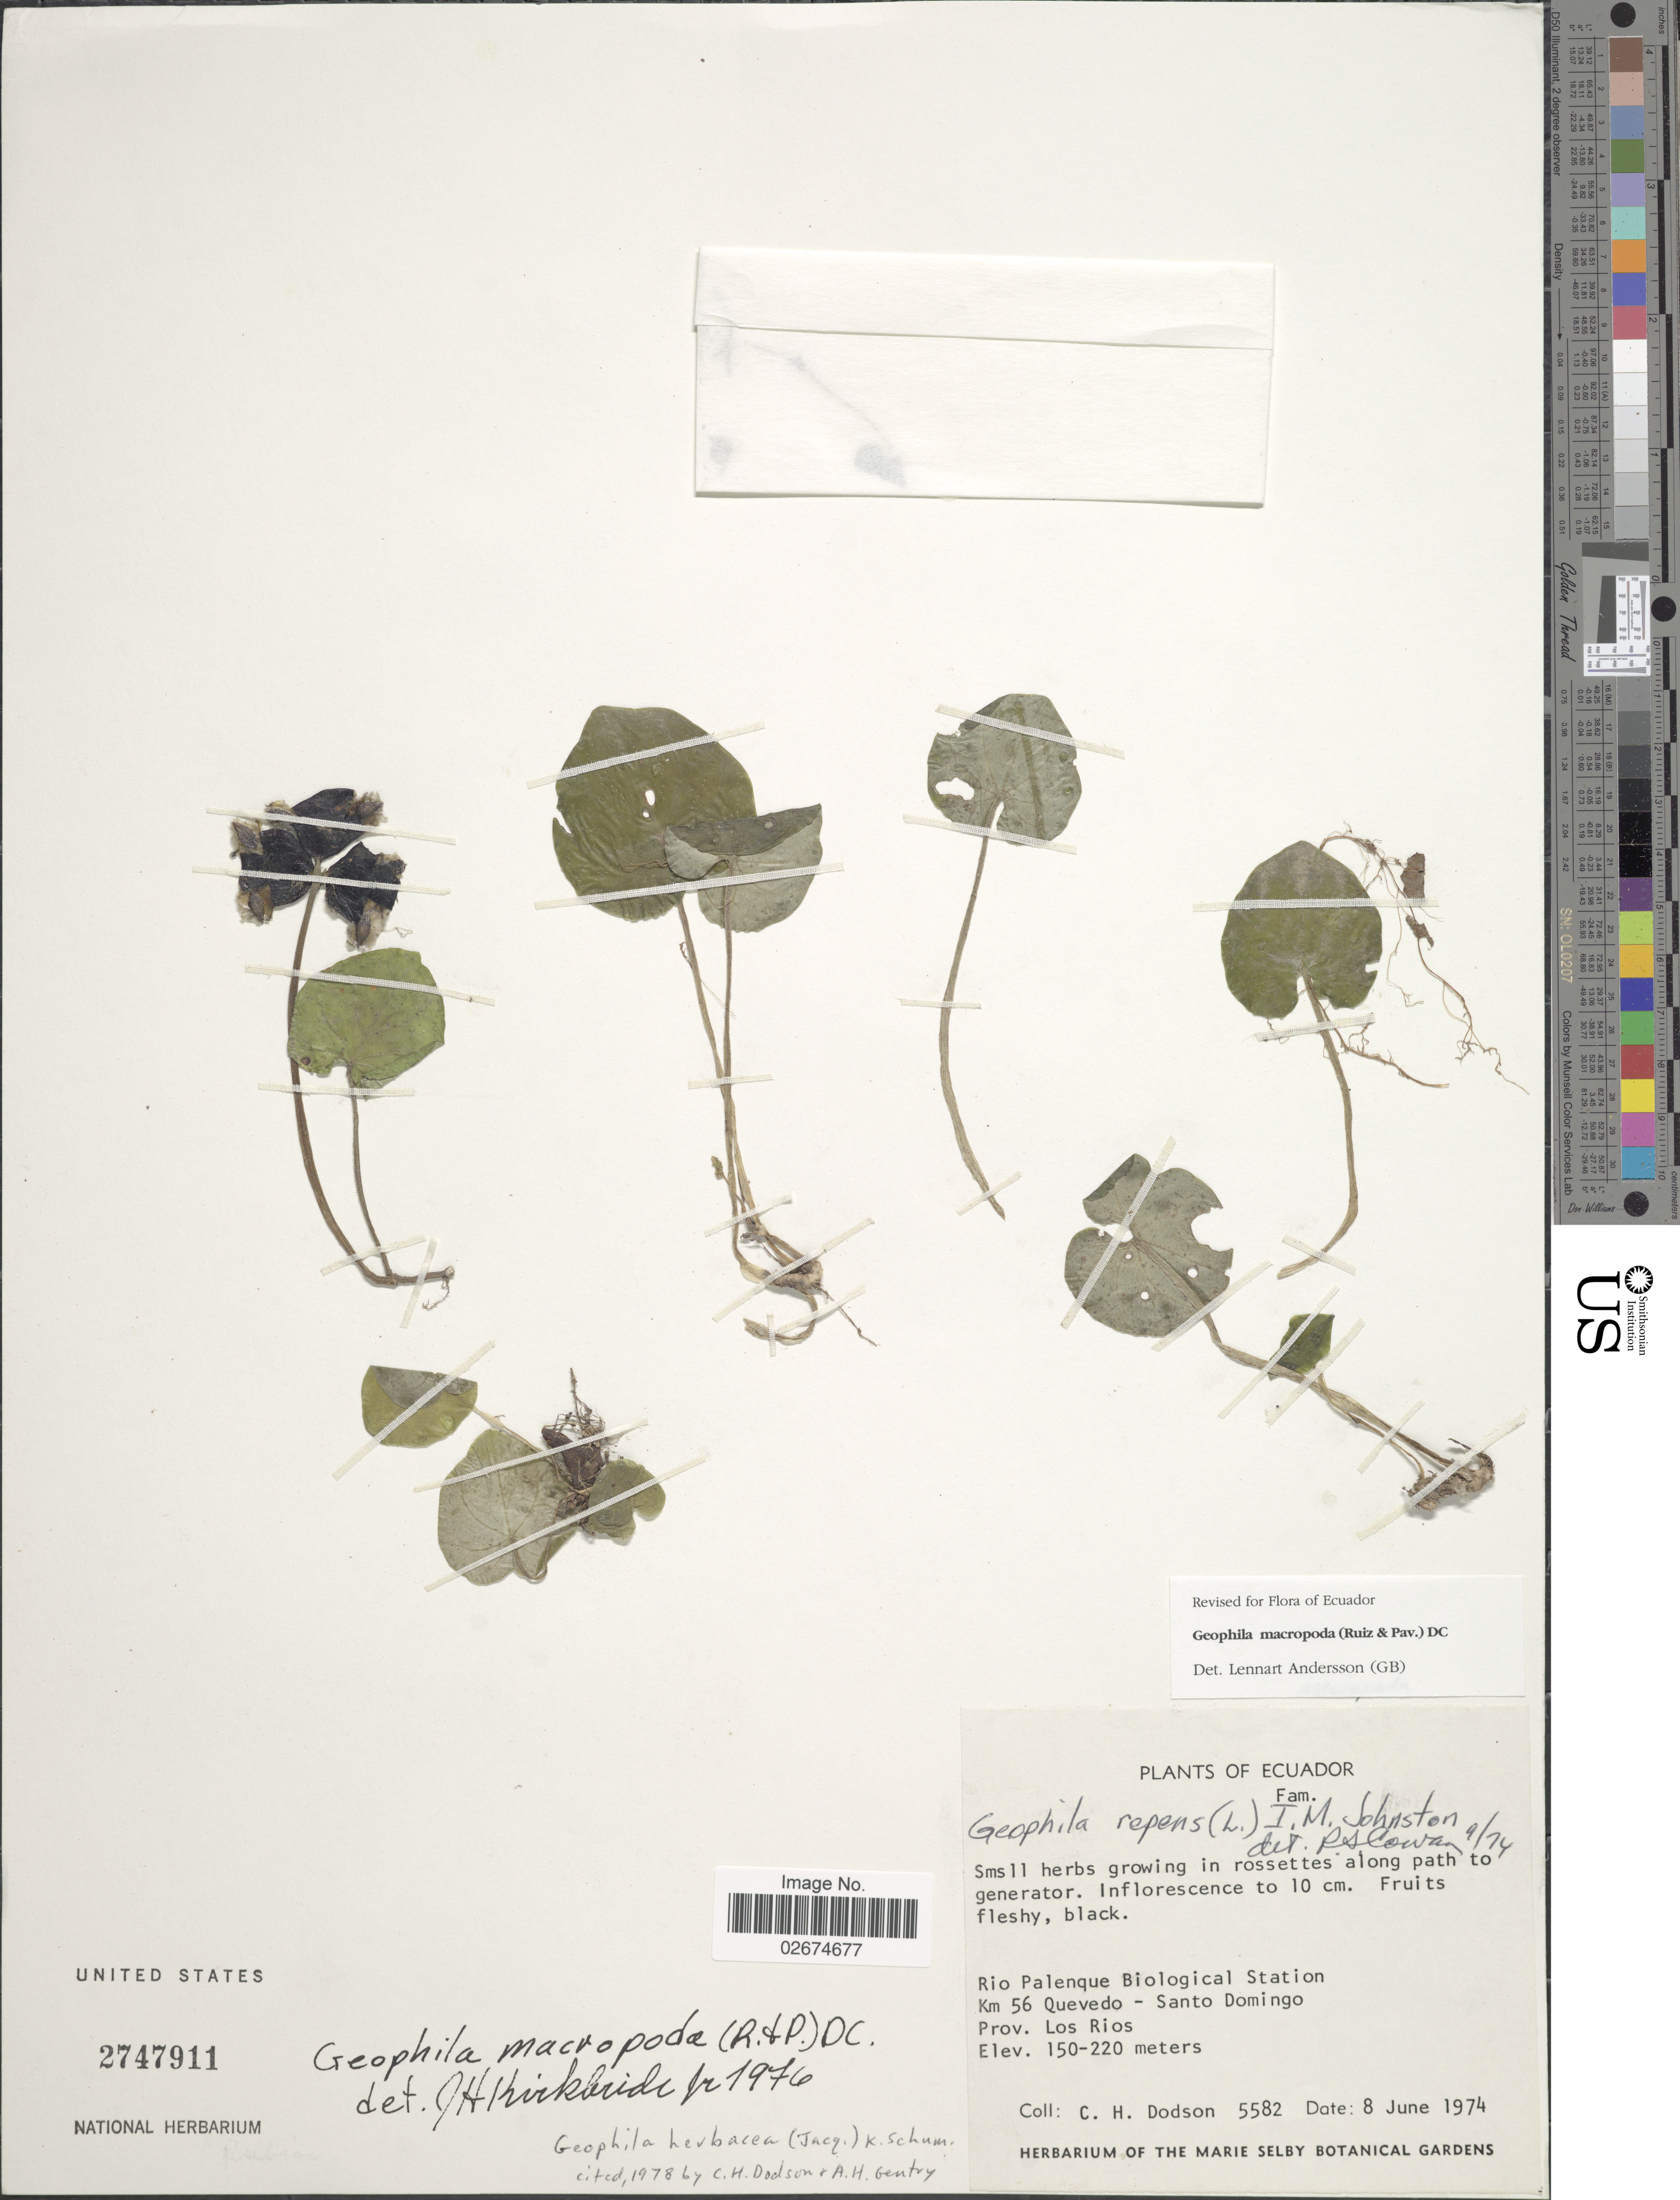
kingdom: Plantae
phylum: Tracheophyta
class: Magnoliopsida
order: Gentianales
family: Rubiaceae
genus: Geophila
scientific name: Geophila macropoda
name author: (Ruiz & Pav.) DC.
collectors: C. H. Dodson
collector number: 5582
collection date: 1974-06-08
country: Ecuador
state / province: Los Ríos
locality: Rio Palenque Biological Station Km 56 Quevedo - Santo Domingo, Prov. Los Rios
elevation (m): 150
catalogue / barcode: US 2747911